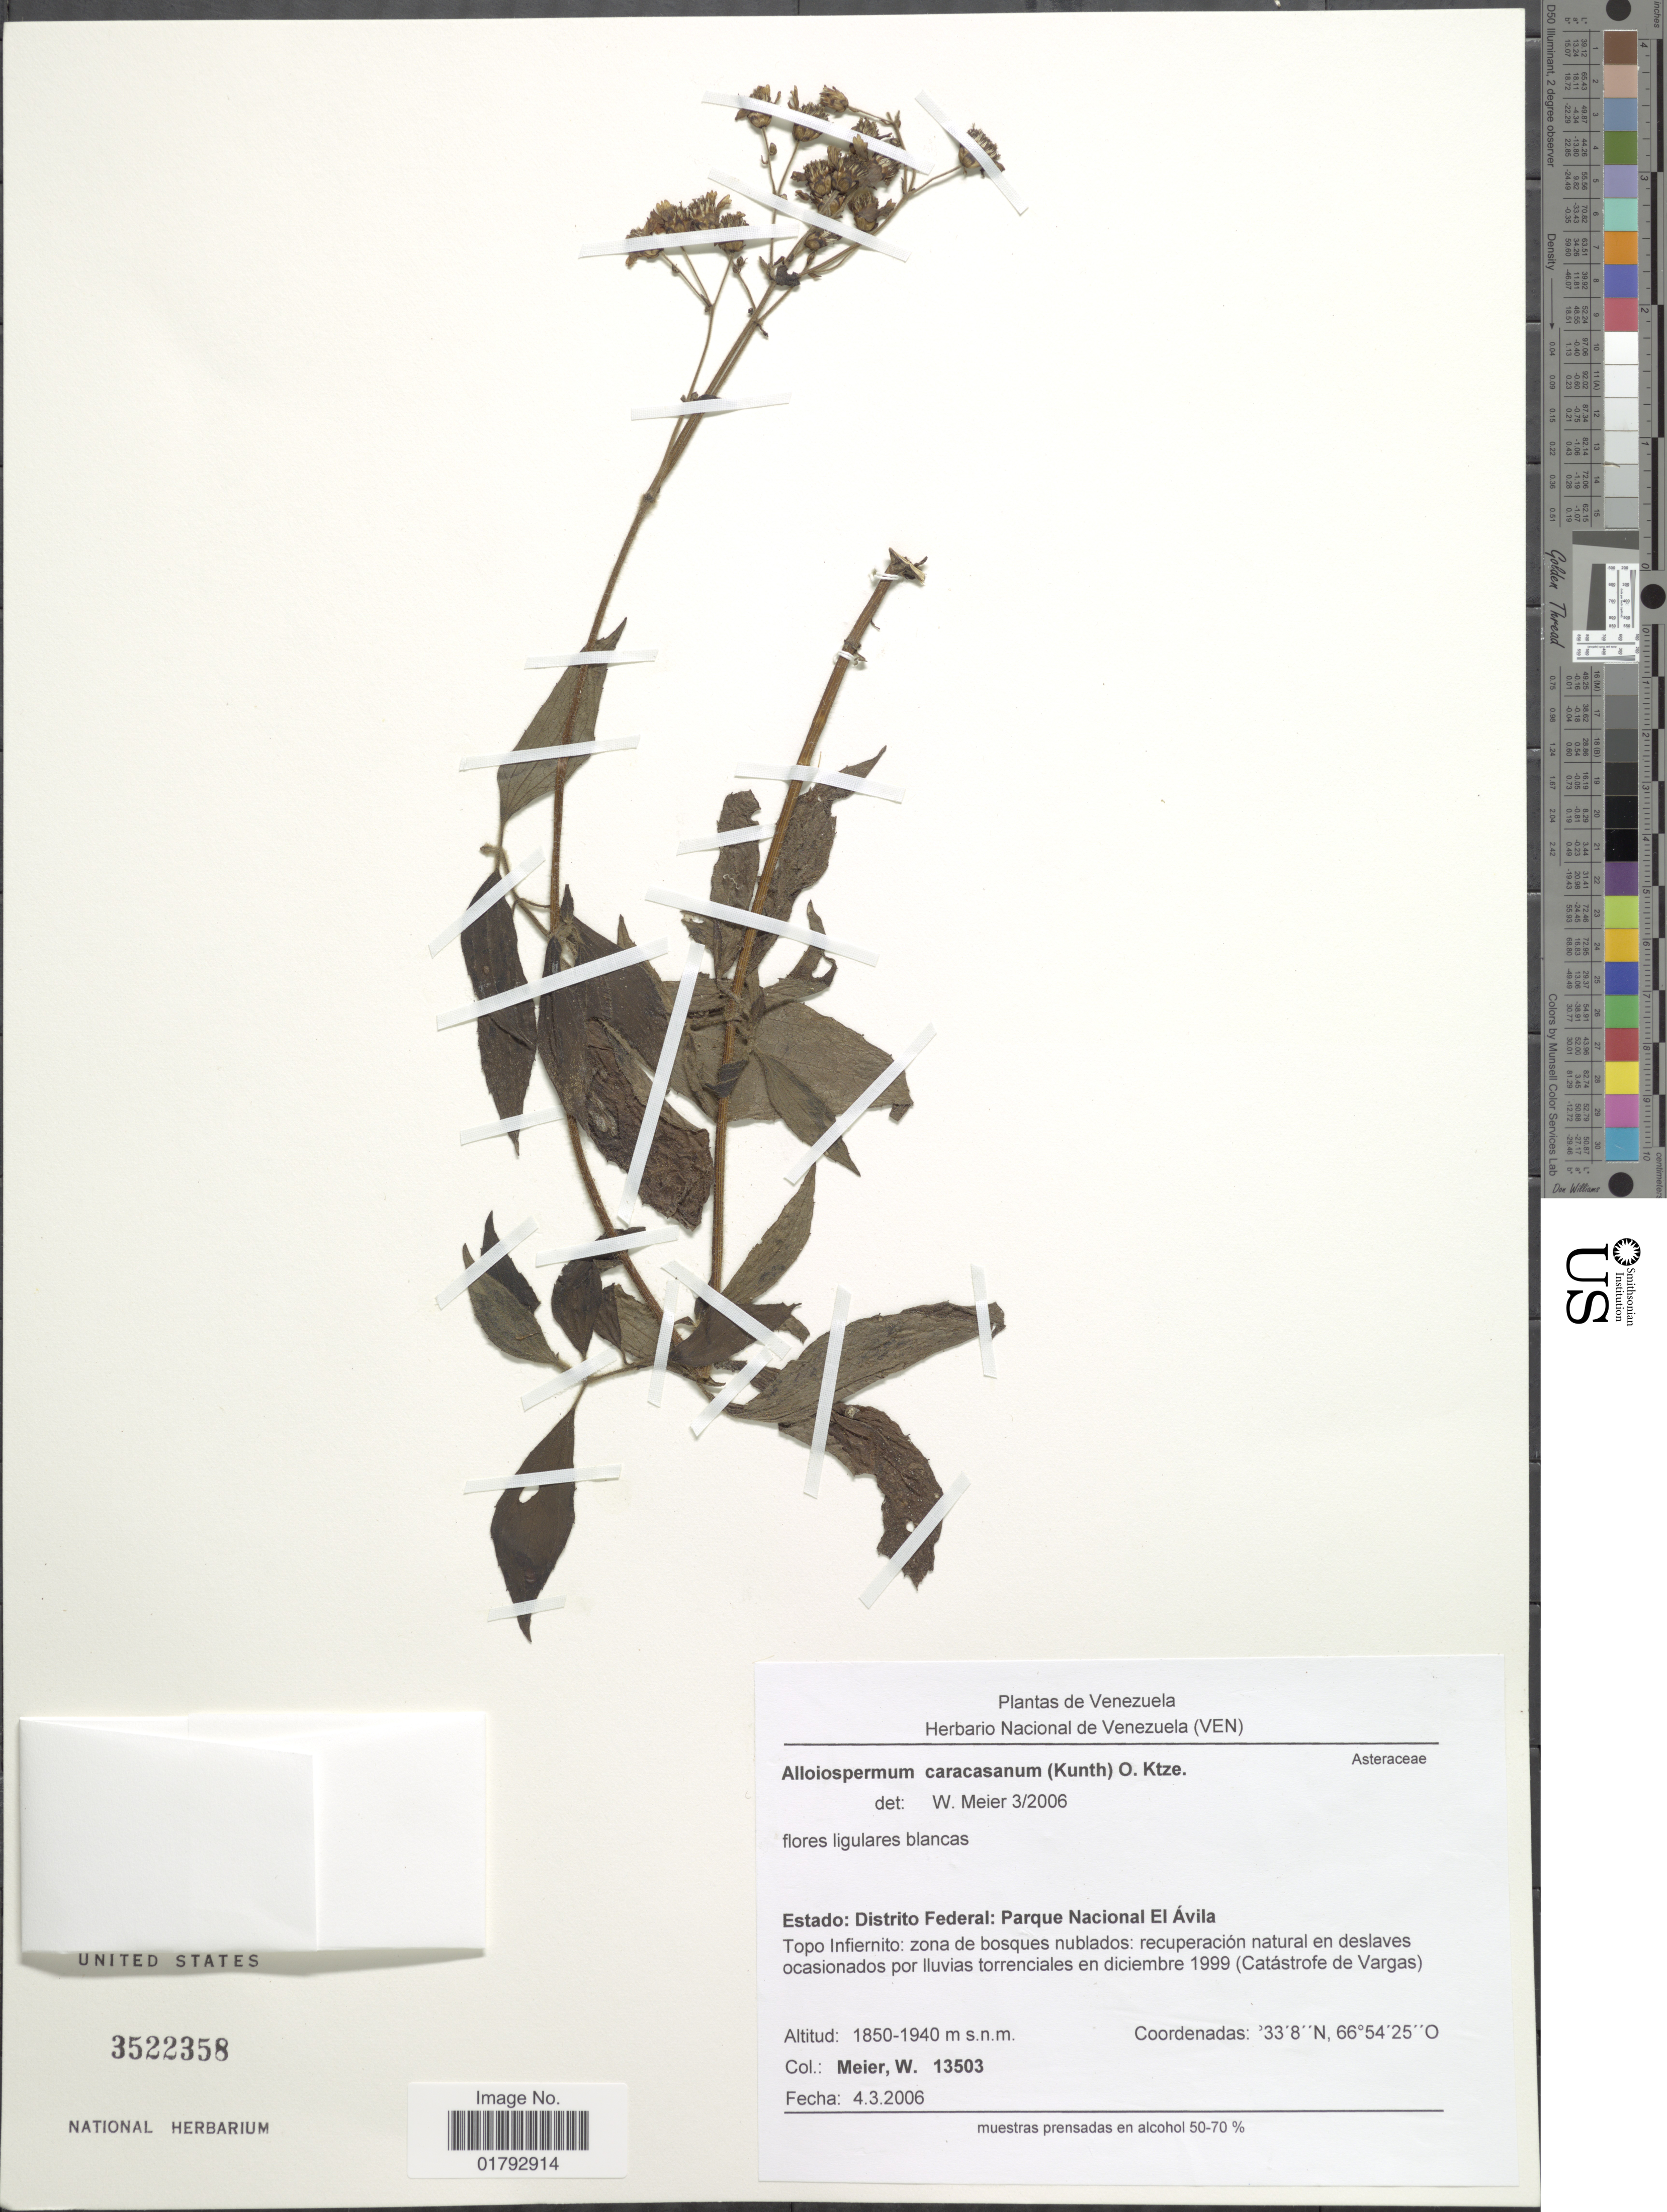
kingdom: Plantae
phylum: Tracheophyta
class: Magnoliopsida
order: Asterales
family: Asteraceae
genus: Alloispermum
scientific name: Alloispermum caracasanum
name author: (Kunth) H. Rob.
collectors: W. Meier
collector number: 13503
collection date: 2006-03-04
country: Venezuela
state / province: Miranda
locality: Estado: Distrito Federal: Parque Nacional El Avila. Topo Infiernito: zona de bosques nublados; recuperacion natural en deslaves ocasionados por por illuvias torrenciales.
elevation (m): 1850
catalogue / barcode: US 3522358